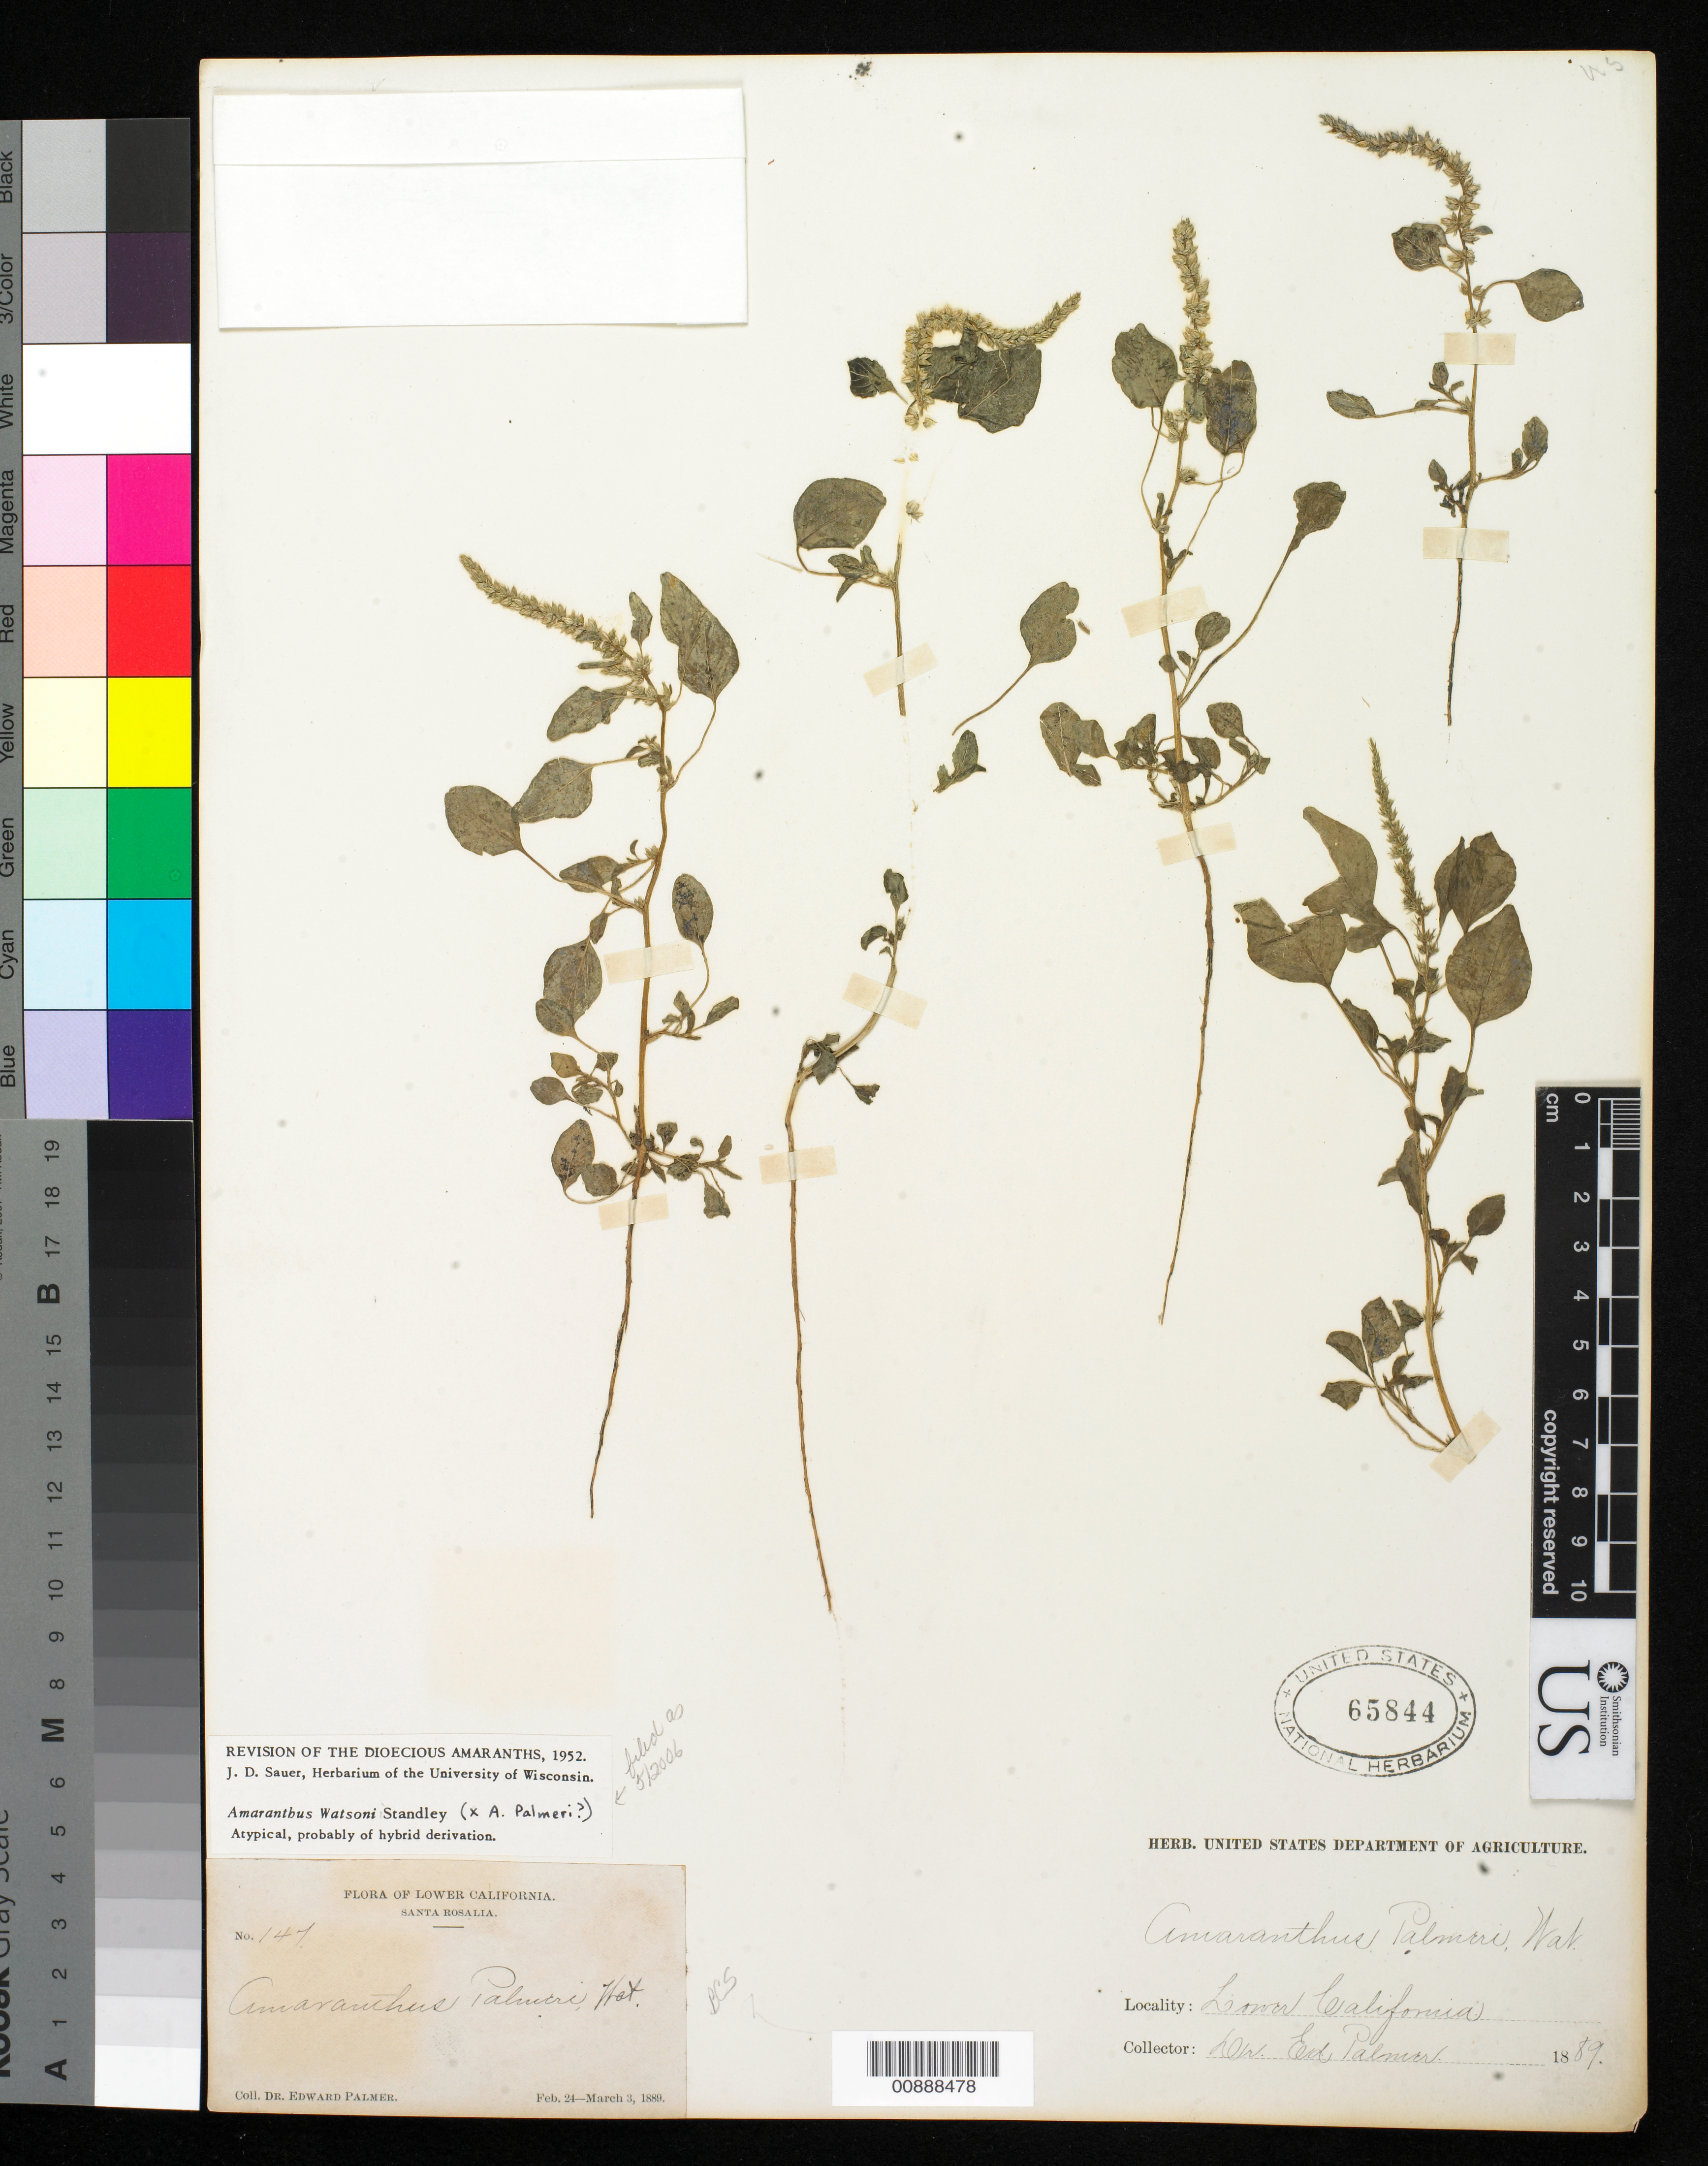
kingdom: Plantae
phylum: Tracheophyta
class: Magnoliopsida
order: Caryophyllales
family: Amaranthaceae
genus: Amaranthus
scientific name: Amaranthus watsonii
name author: Standl.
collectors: E. Palmer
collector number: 147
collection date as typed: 24 Feb 1889 to 03 Mar 1889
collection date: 1889-02-24/1889-03-03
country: Mexico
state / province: Baja California Sur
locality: Santa Rosalia, Baja California Sur.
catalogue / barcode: US 65844